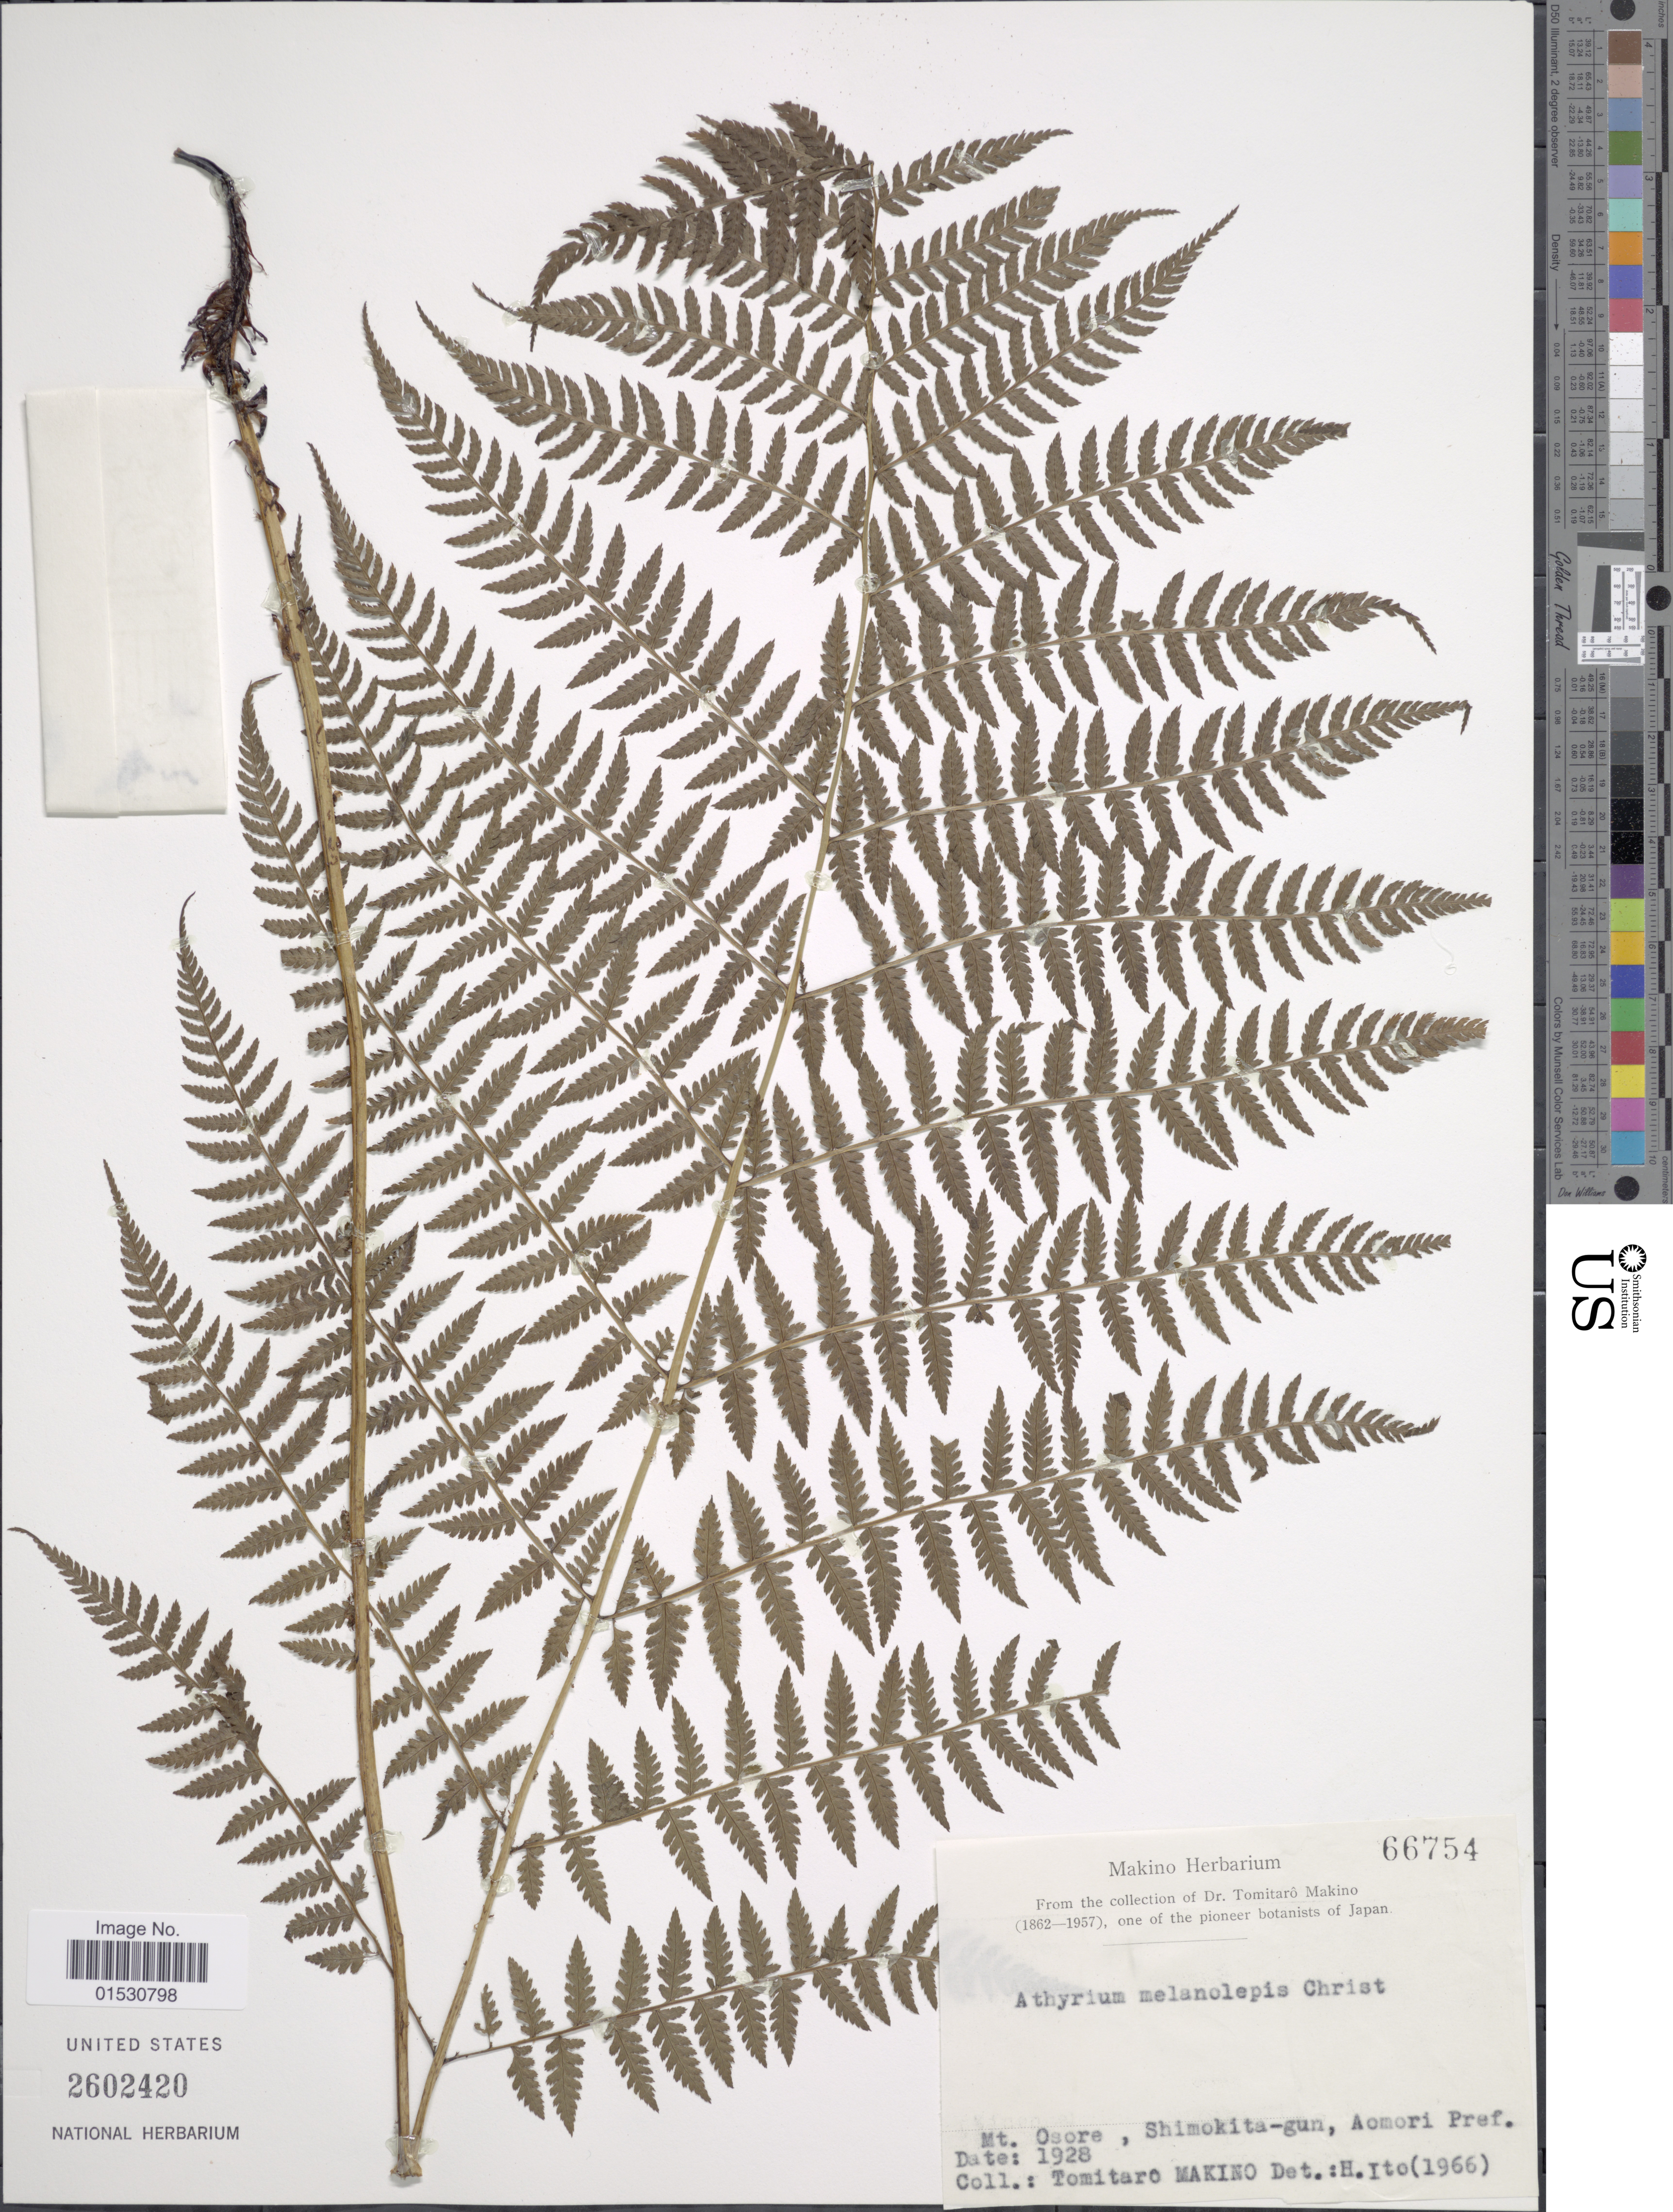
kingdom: Plantae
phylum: Tracheophyta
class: Polypodiopsida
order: Polypodiales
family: Athyriaceae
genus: Athyrium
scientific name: Athyrium melanolepis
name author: (Franch. & Sav.) Christ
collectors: T. Makino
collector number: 66754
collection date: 1928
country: Japan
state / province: Aomori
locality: Mt. Osore, Shimokita-gun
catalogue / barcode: US 2602420